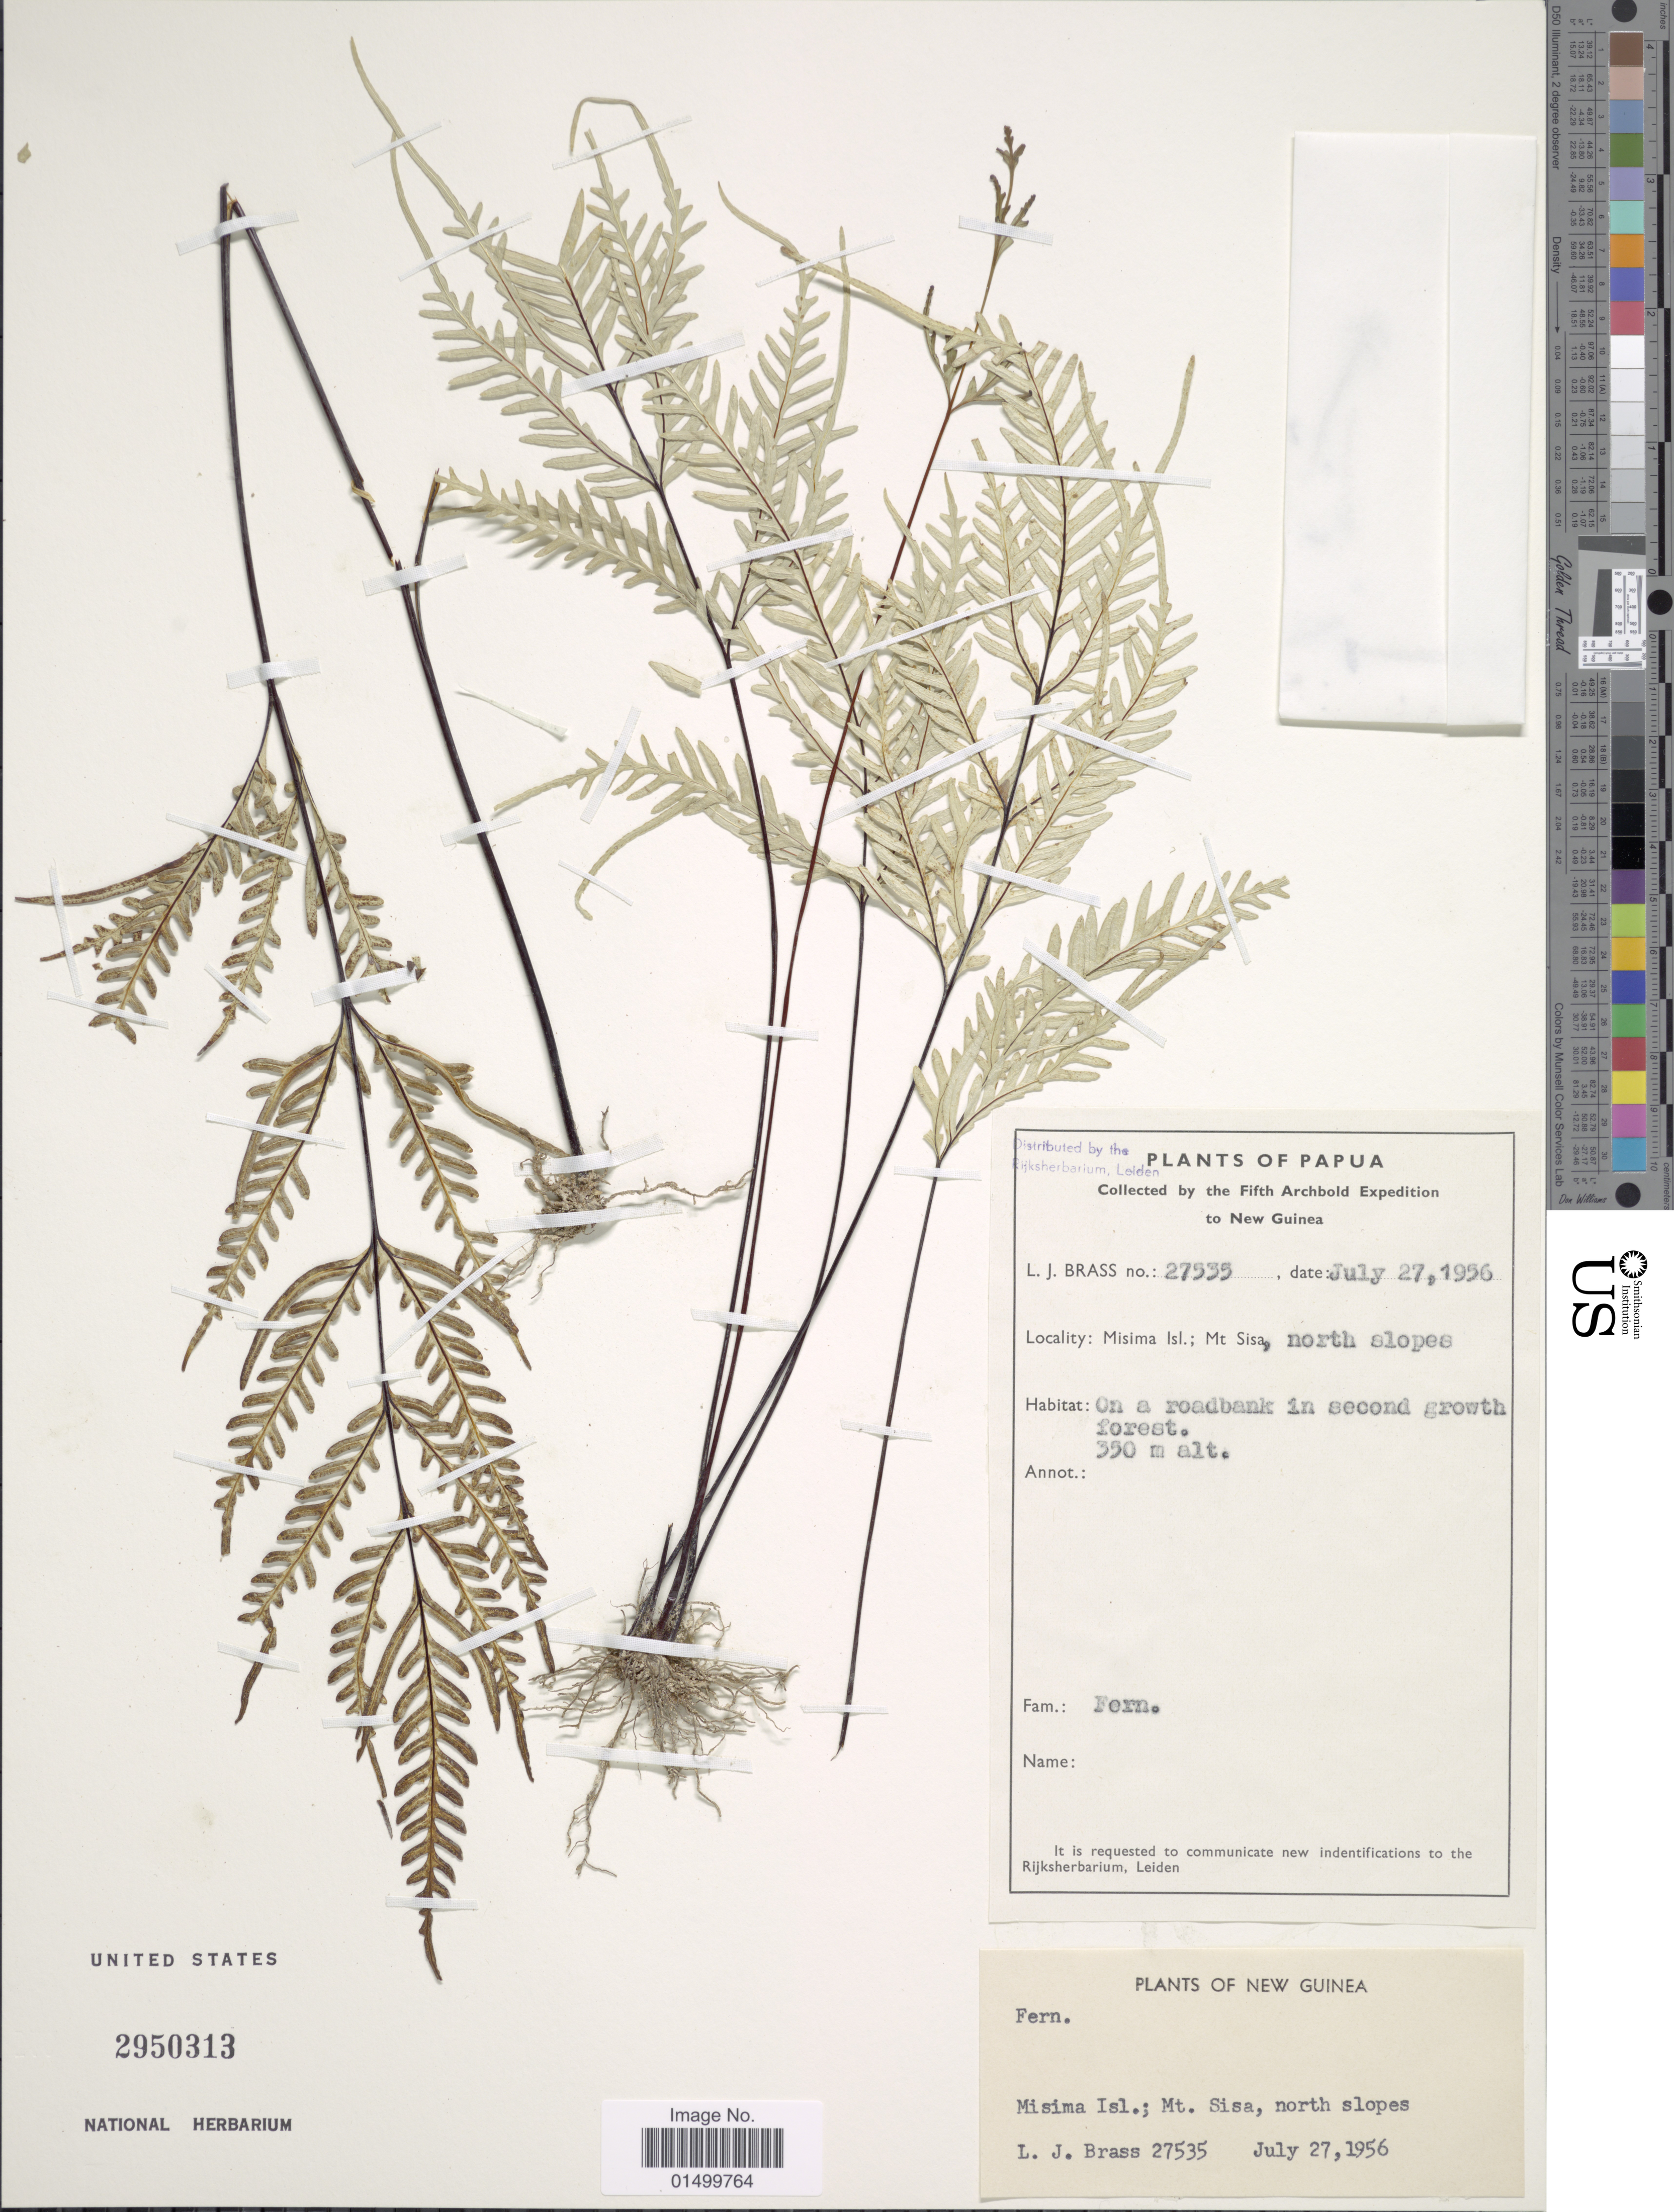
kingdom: Plantae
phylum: Tracheophyta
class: Polypodiopsida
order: Polypodiales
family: Pteridaceae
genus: Cheilanthes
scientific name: Cheilanthes sp.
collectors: L. J. Brass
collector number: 27535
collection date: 1956-07-27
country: Papua New Guinea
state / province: Milne Bay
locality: Misima Isl., Mt Sisa, north slope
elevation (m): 350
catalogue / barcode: US 2950313